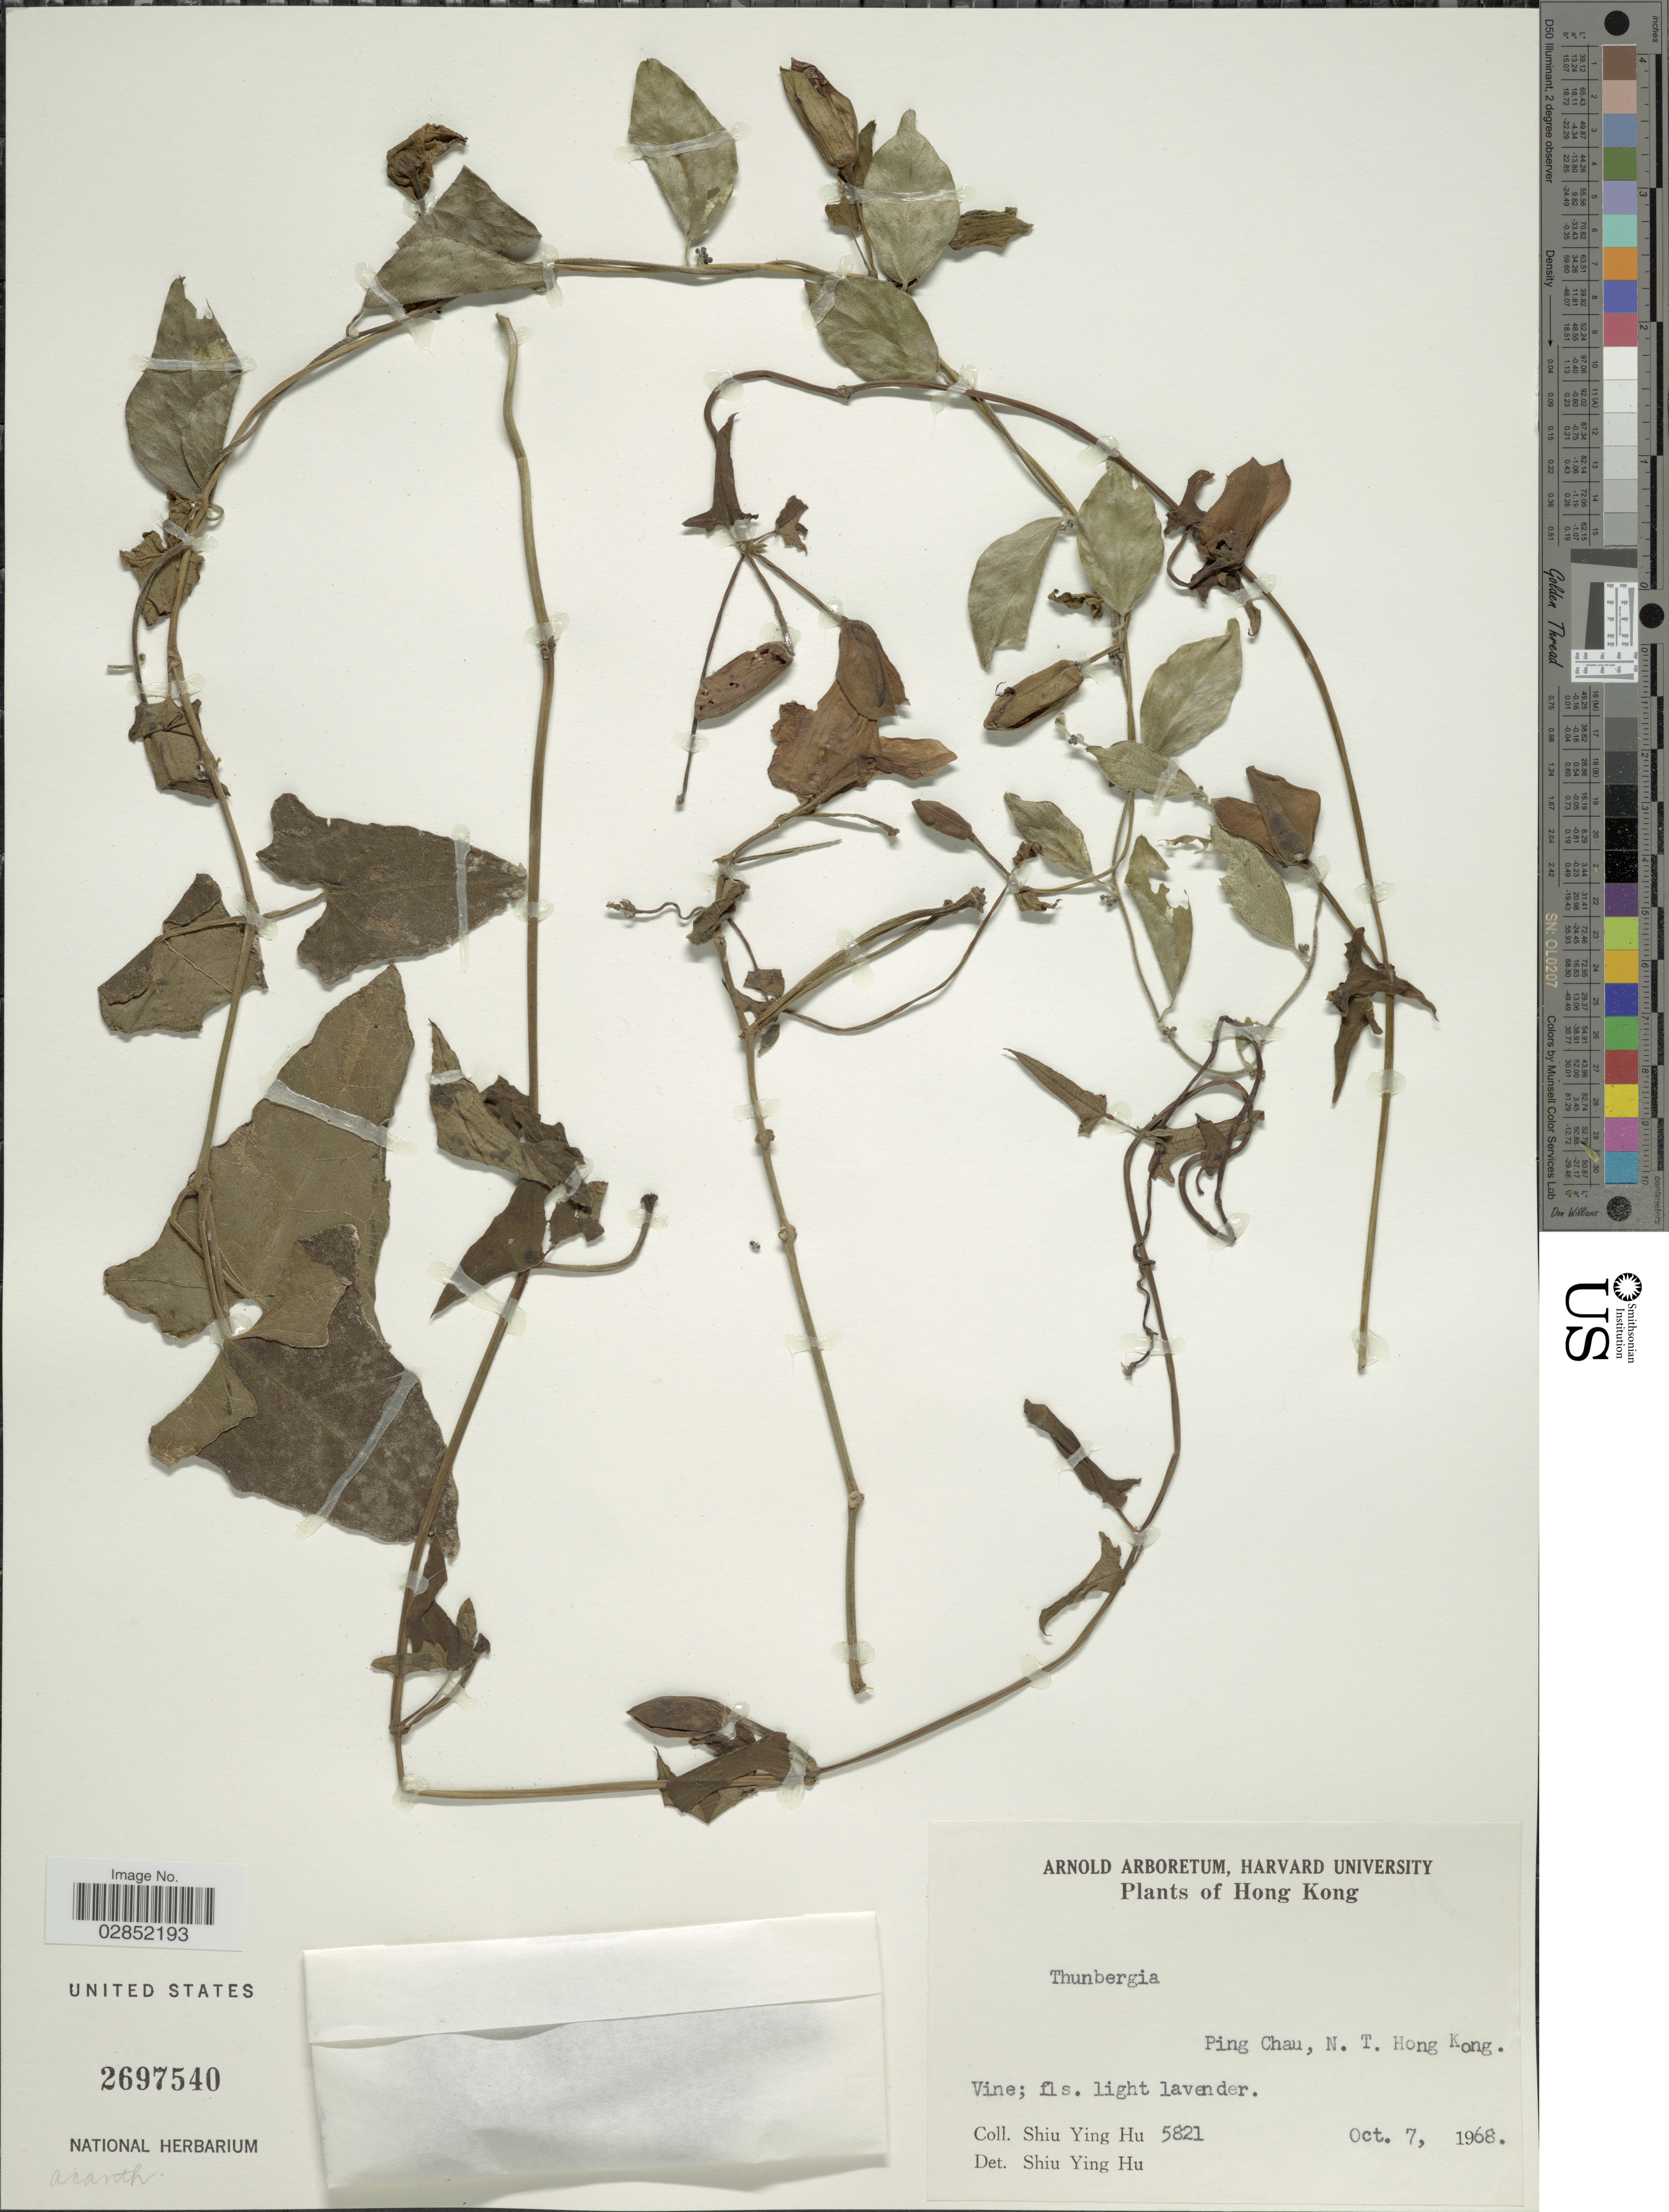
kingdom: Plantae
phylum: Tracheophyta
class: Magnoliopsida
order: Lamiales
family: Acanthaceae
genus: Thunbergia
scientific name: Thunbergia grandiflora 'Alba'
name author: (Roxb. ex Rottler) Roxb.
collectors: S. Y. Hu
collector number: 5821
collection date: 1968-10-07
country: China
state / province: Hong Kong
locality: Ping Chau, N. T. Hong Kong.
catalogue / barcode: US 2697540